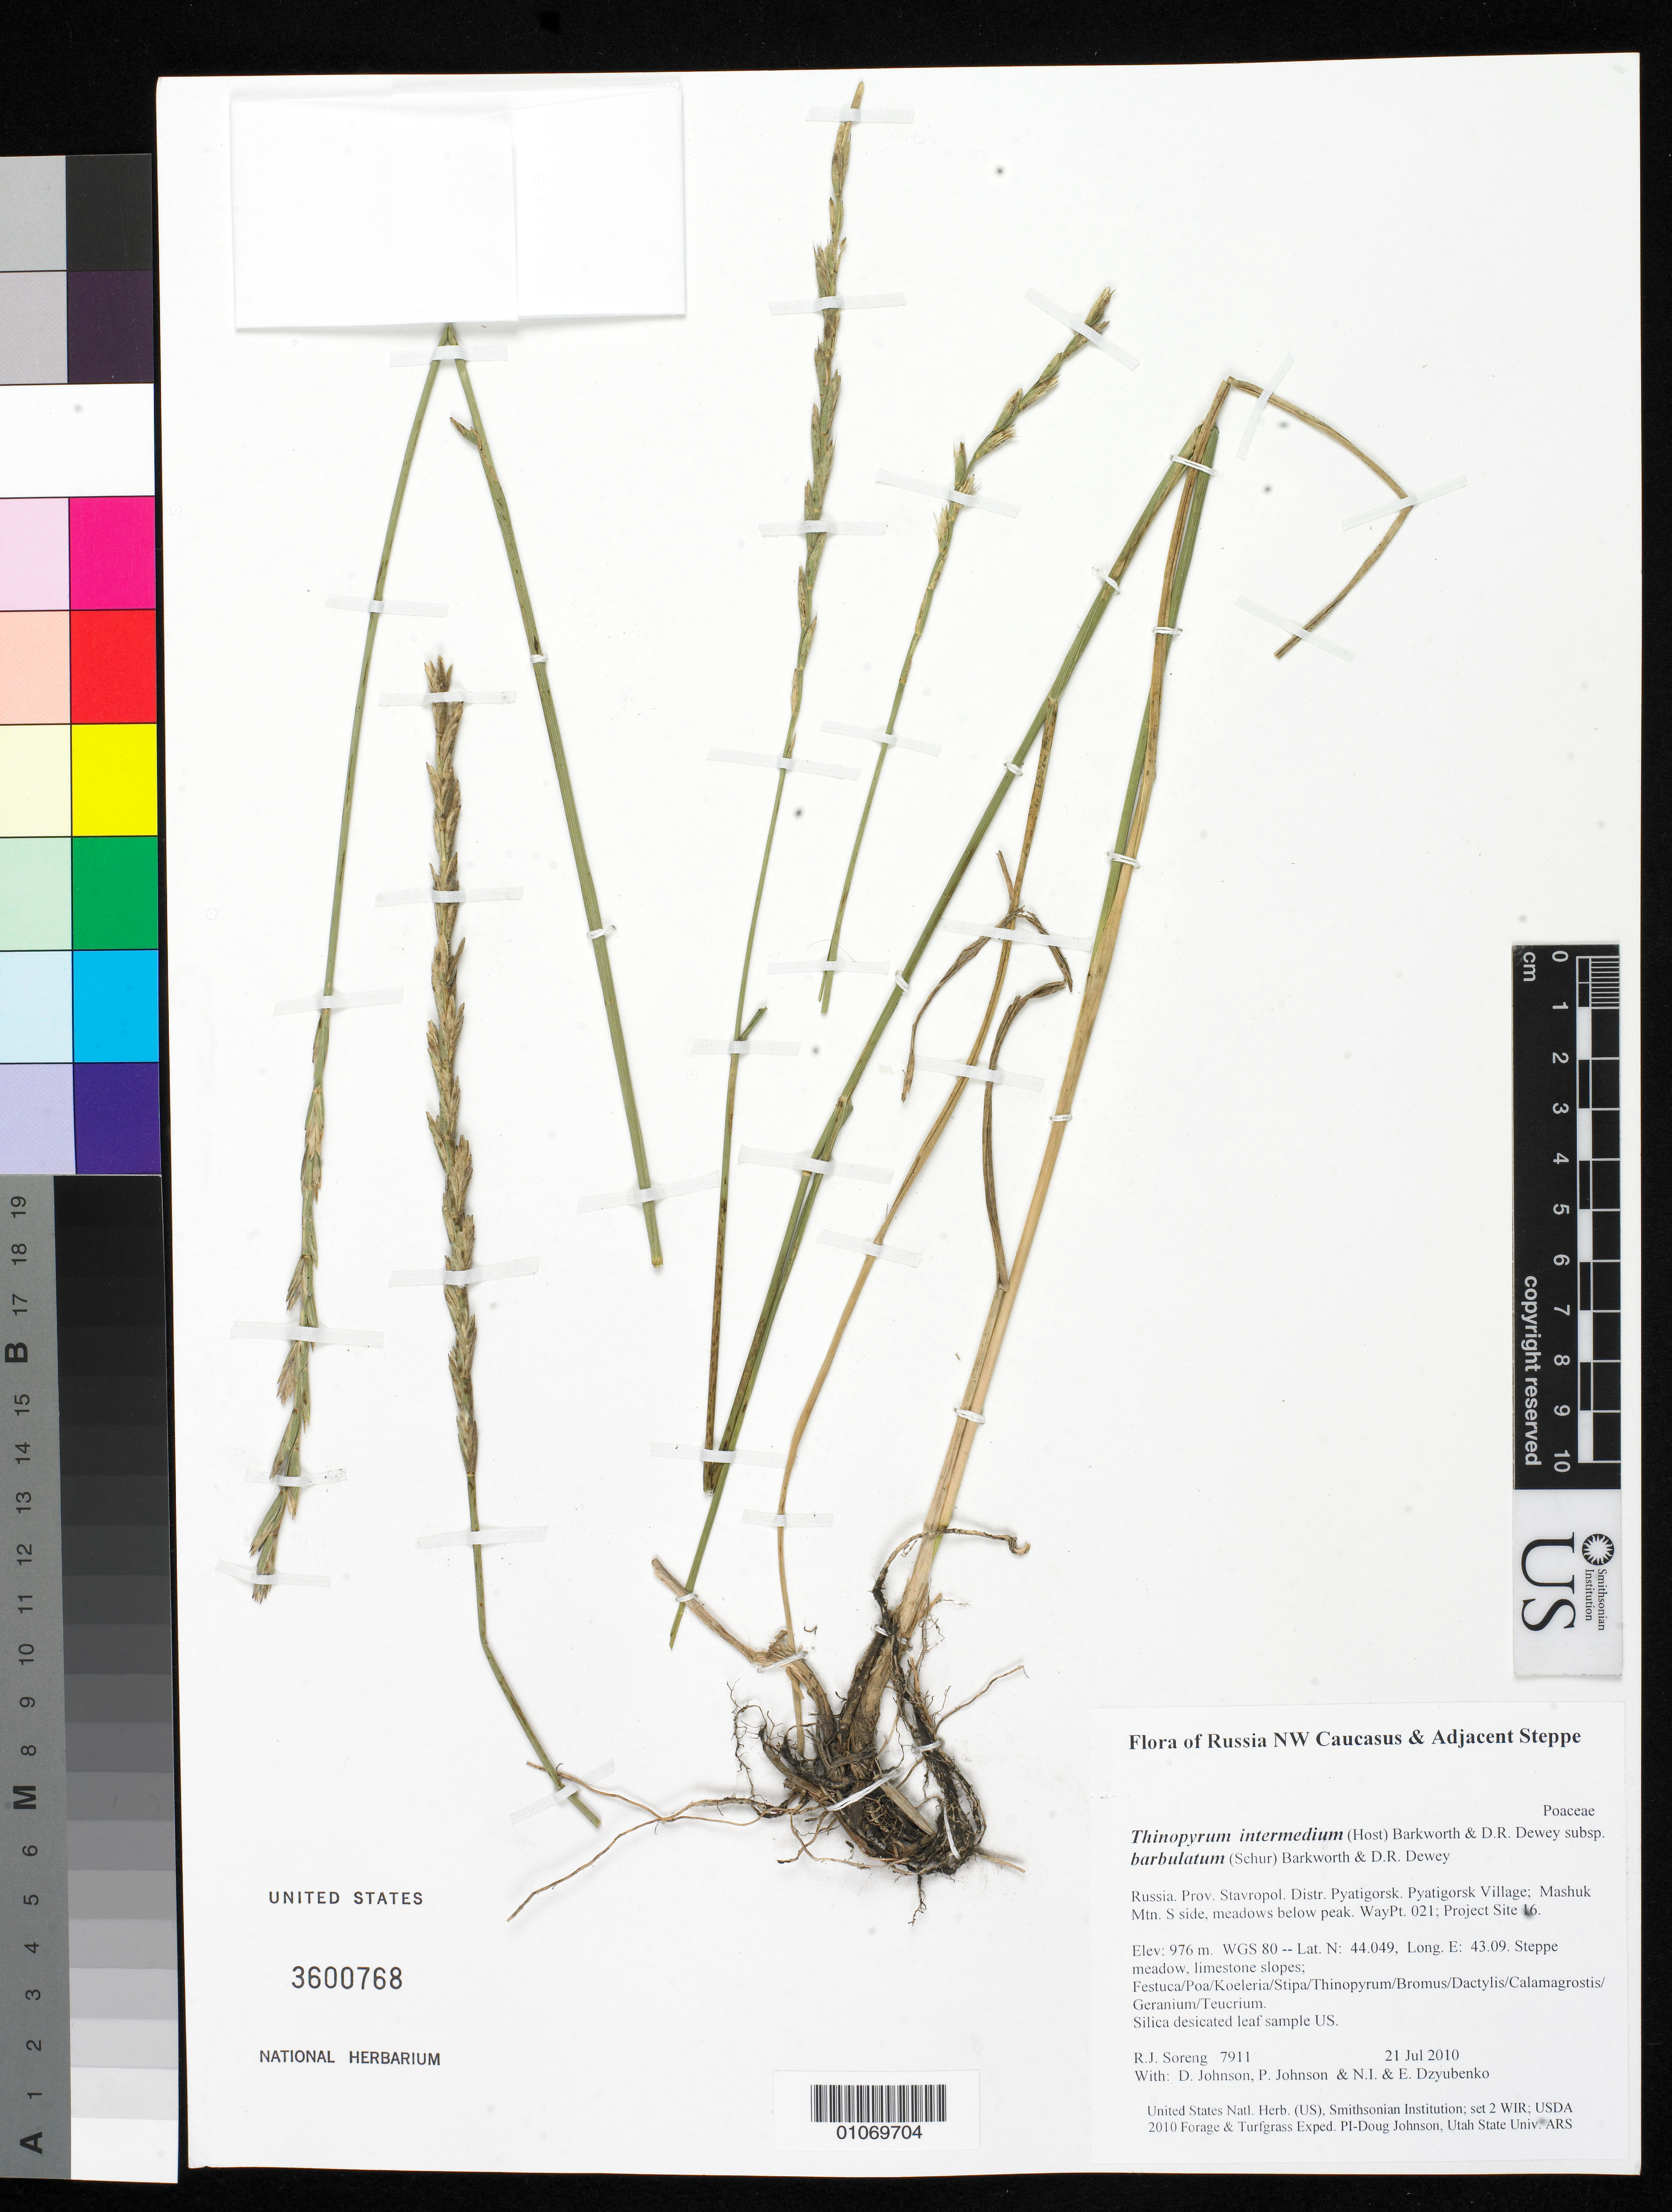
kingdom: Plantae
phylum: Tracheophyta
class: Liliopsida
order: Poales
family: Poaceae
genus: Thinopyrum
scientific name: Thinopyrum intermedium subsp. barbulatum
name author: (Schur) Barkworth & Dewey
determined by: Soreng, Robert J., Research Associate (BOT), Smithsonian Institution - National Museum of Natural History (UNITED STATES)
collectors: R. J. Soreng, D. Johnson, P. Johnson, N. Dzyubenko & E. Dzyubenko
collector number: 7911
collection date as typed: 21 Jul 2010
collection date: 2010-07-21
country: Russian Federation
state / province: Stavropol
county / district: Pyatigorsk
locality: Pyatigorsk Village; Mashuk Mtn. S side, meadows below peak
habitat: Steppe meadow, limestone slopes; Festuca/Poa/Koeleria/Stipa/Thinopyrum/Bromus/Dactylis/Calamagrostis/Geranium/Teucrium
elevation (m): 976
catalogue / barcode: US 3600768